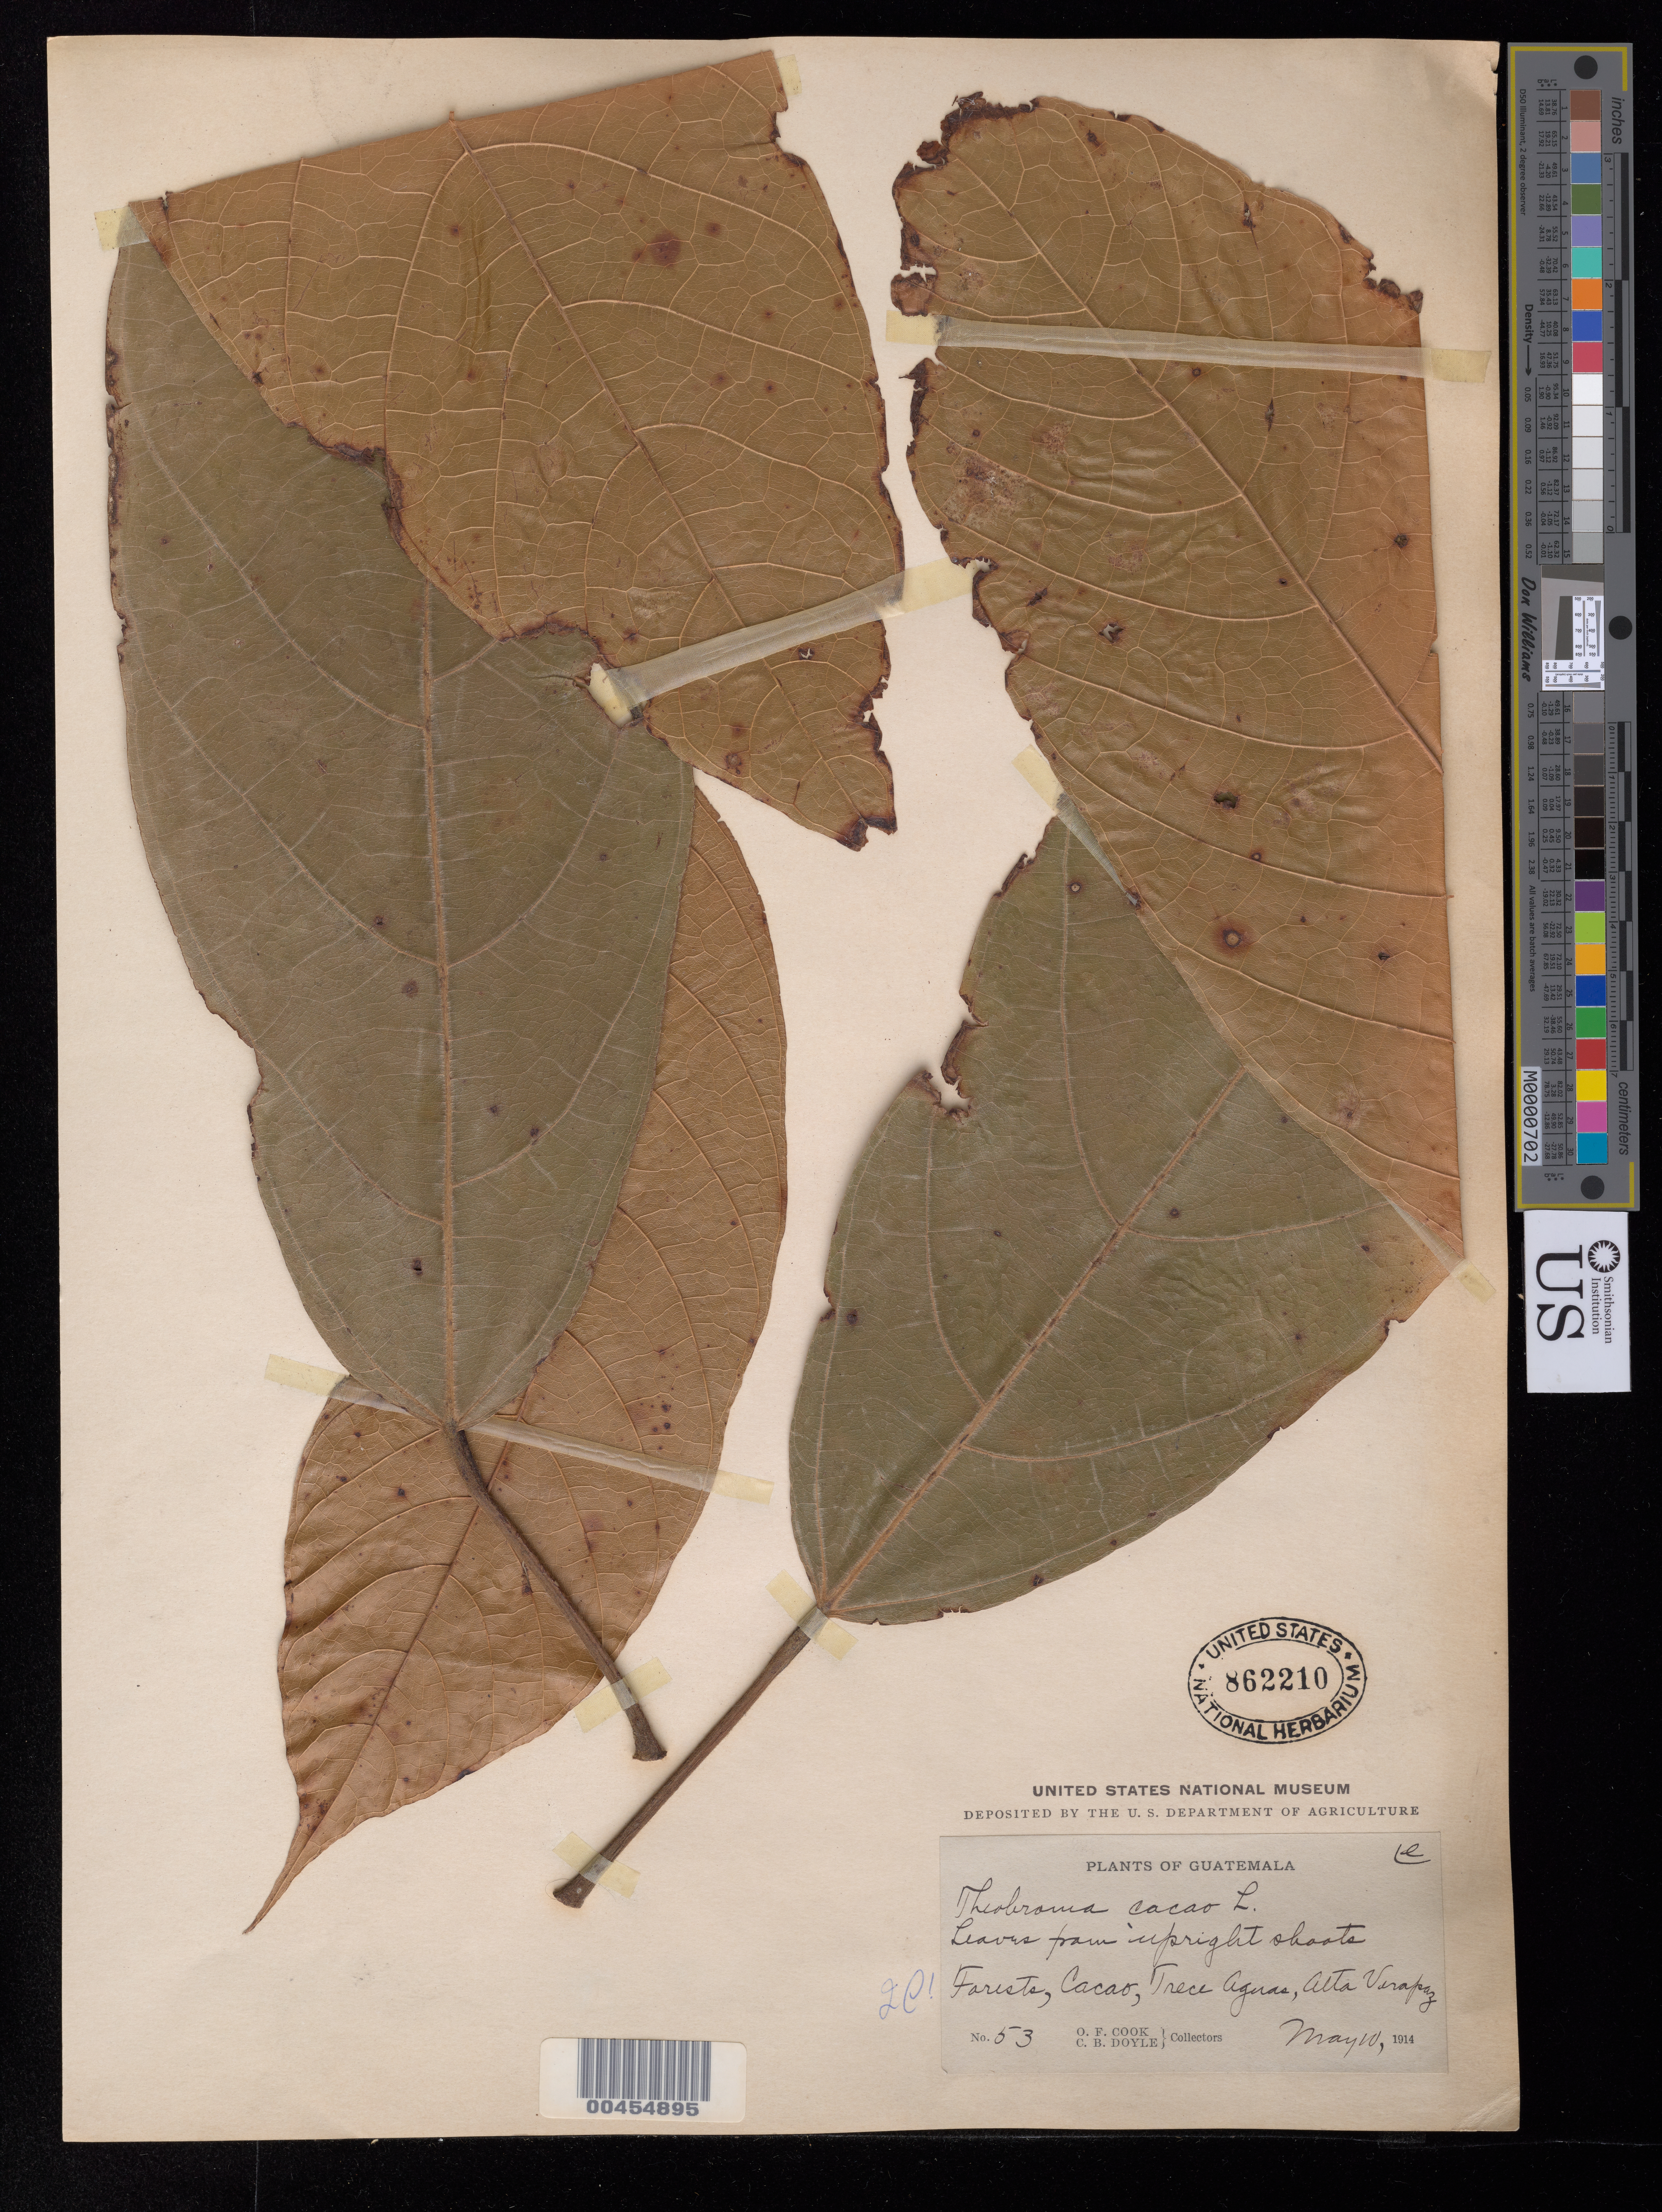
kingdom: Plantae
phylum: Tracheophyta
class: Magnoliopsida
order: Malvales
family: Malvaceae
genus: Theobroma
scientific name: Theobroma cacao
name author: L.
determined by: Cuatrecasas, J.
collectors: O. F. Cook & C. Doyle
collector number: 53c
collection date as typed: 10 May 1914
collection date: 1914-05-10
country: Guatemala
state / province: Alta Verapaz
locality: Cacao, Trece Aguas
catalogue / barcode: US 862210